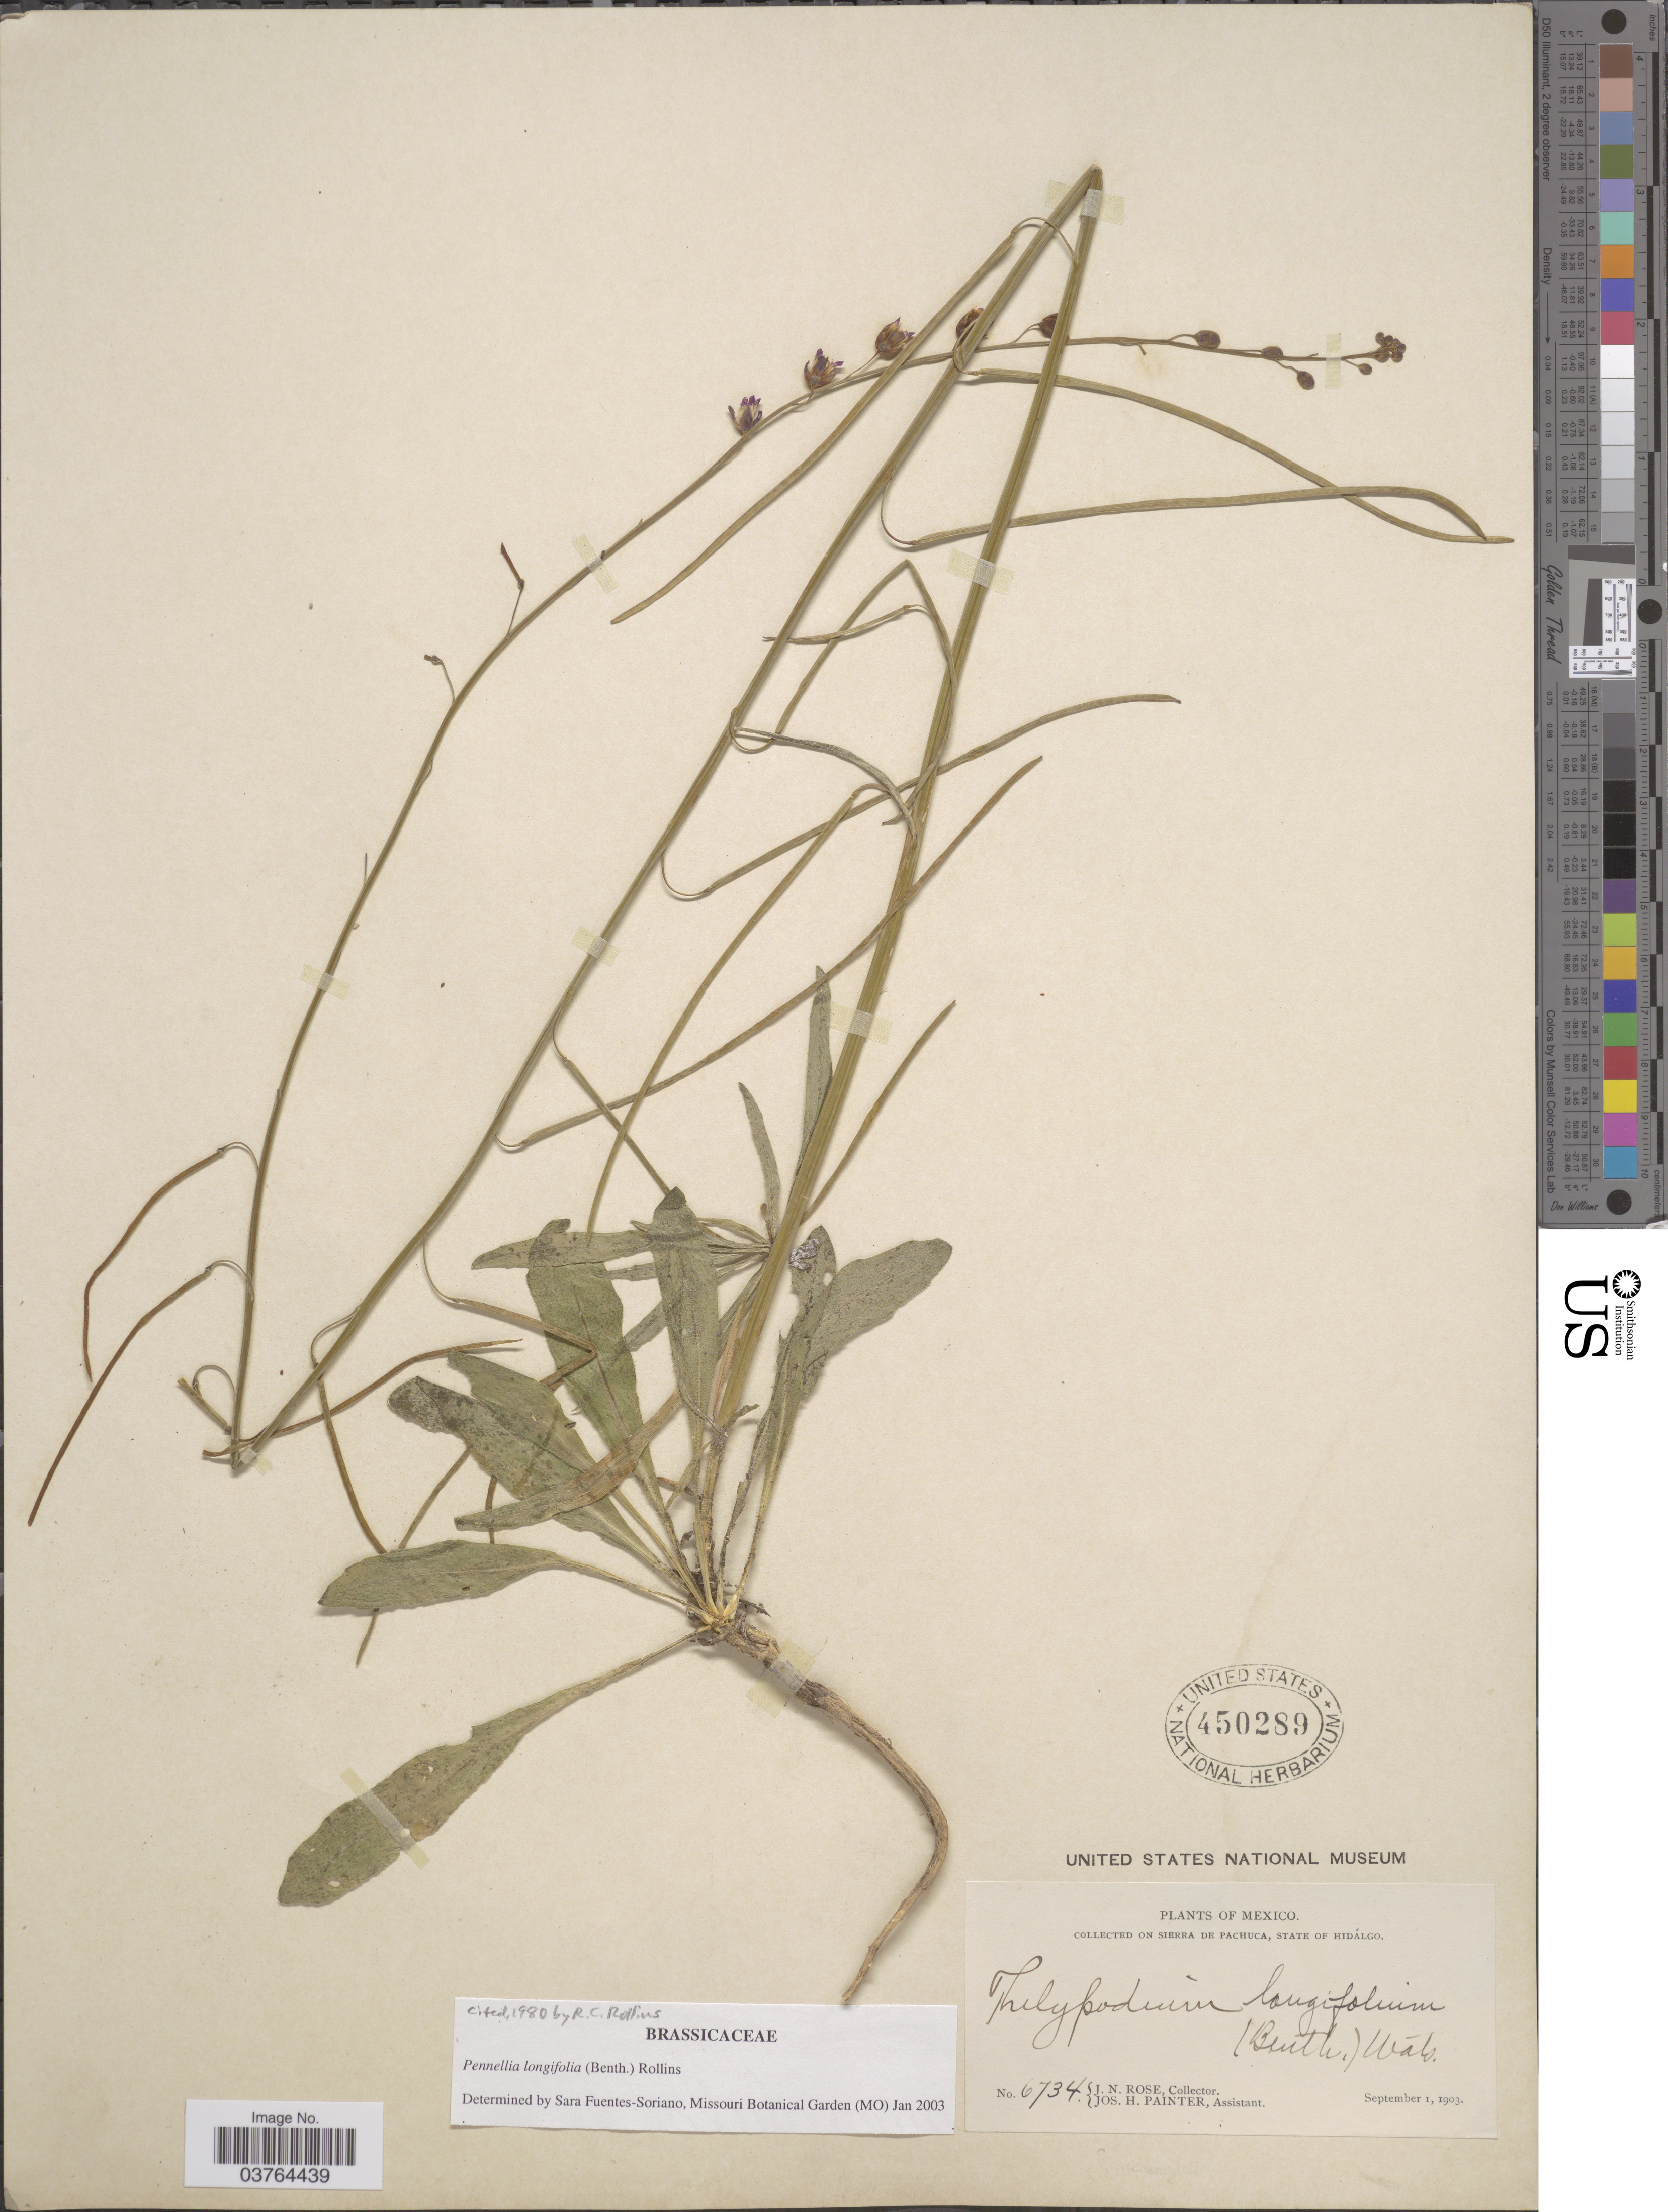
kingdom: Plantae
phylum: Tracheophyta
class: Magnoliopsida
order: Brassicales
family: Brassicaceae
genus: Pennellia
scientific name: Pennellia longifolia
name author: (Benth.) Rollins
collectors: J. N. Rose & J. H. Painter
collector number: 6734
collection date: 1903-09-01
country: Mexico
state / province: Hidalgo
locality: On Sierra de Pachuca.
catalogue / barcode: US 450289